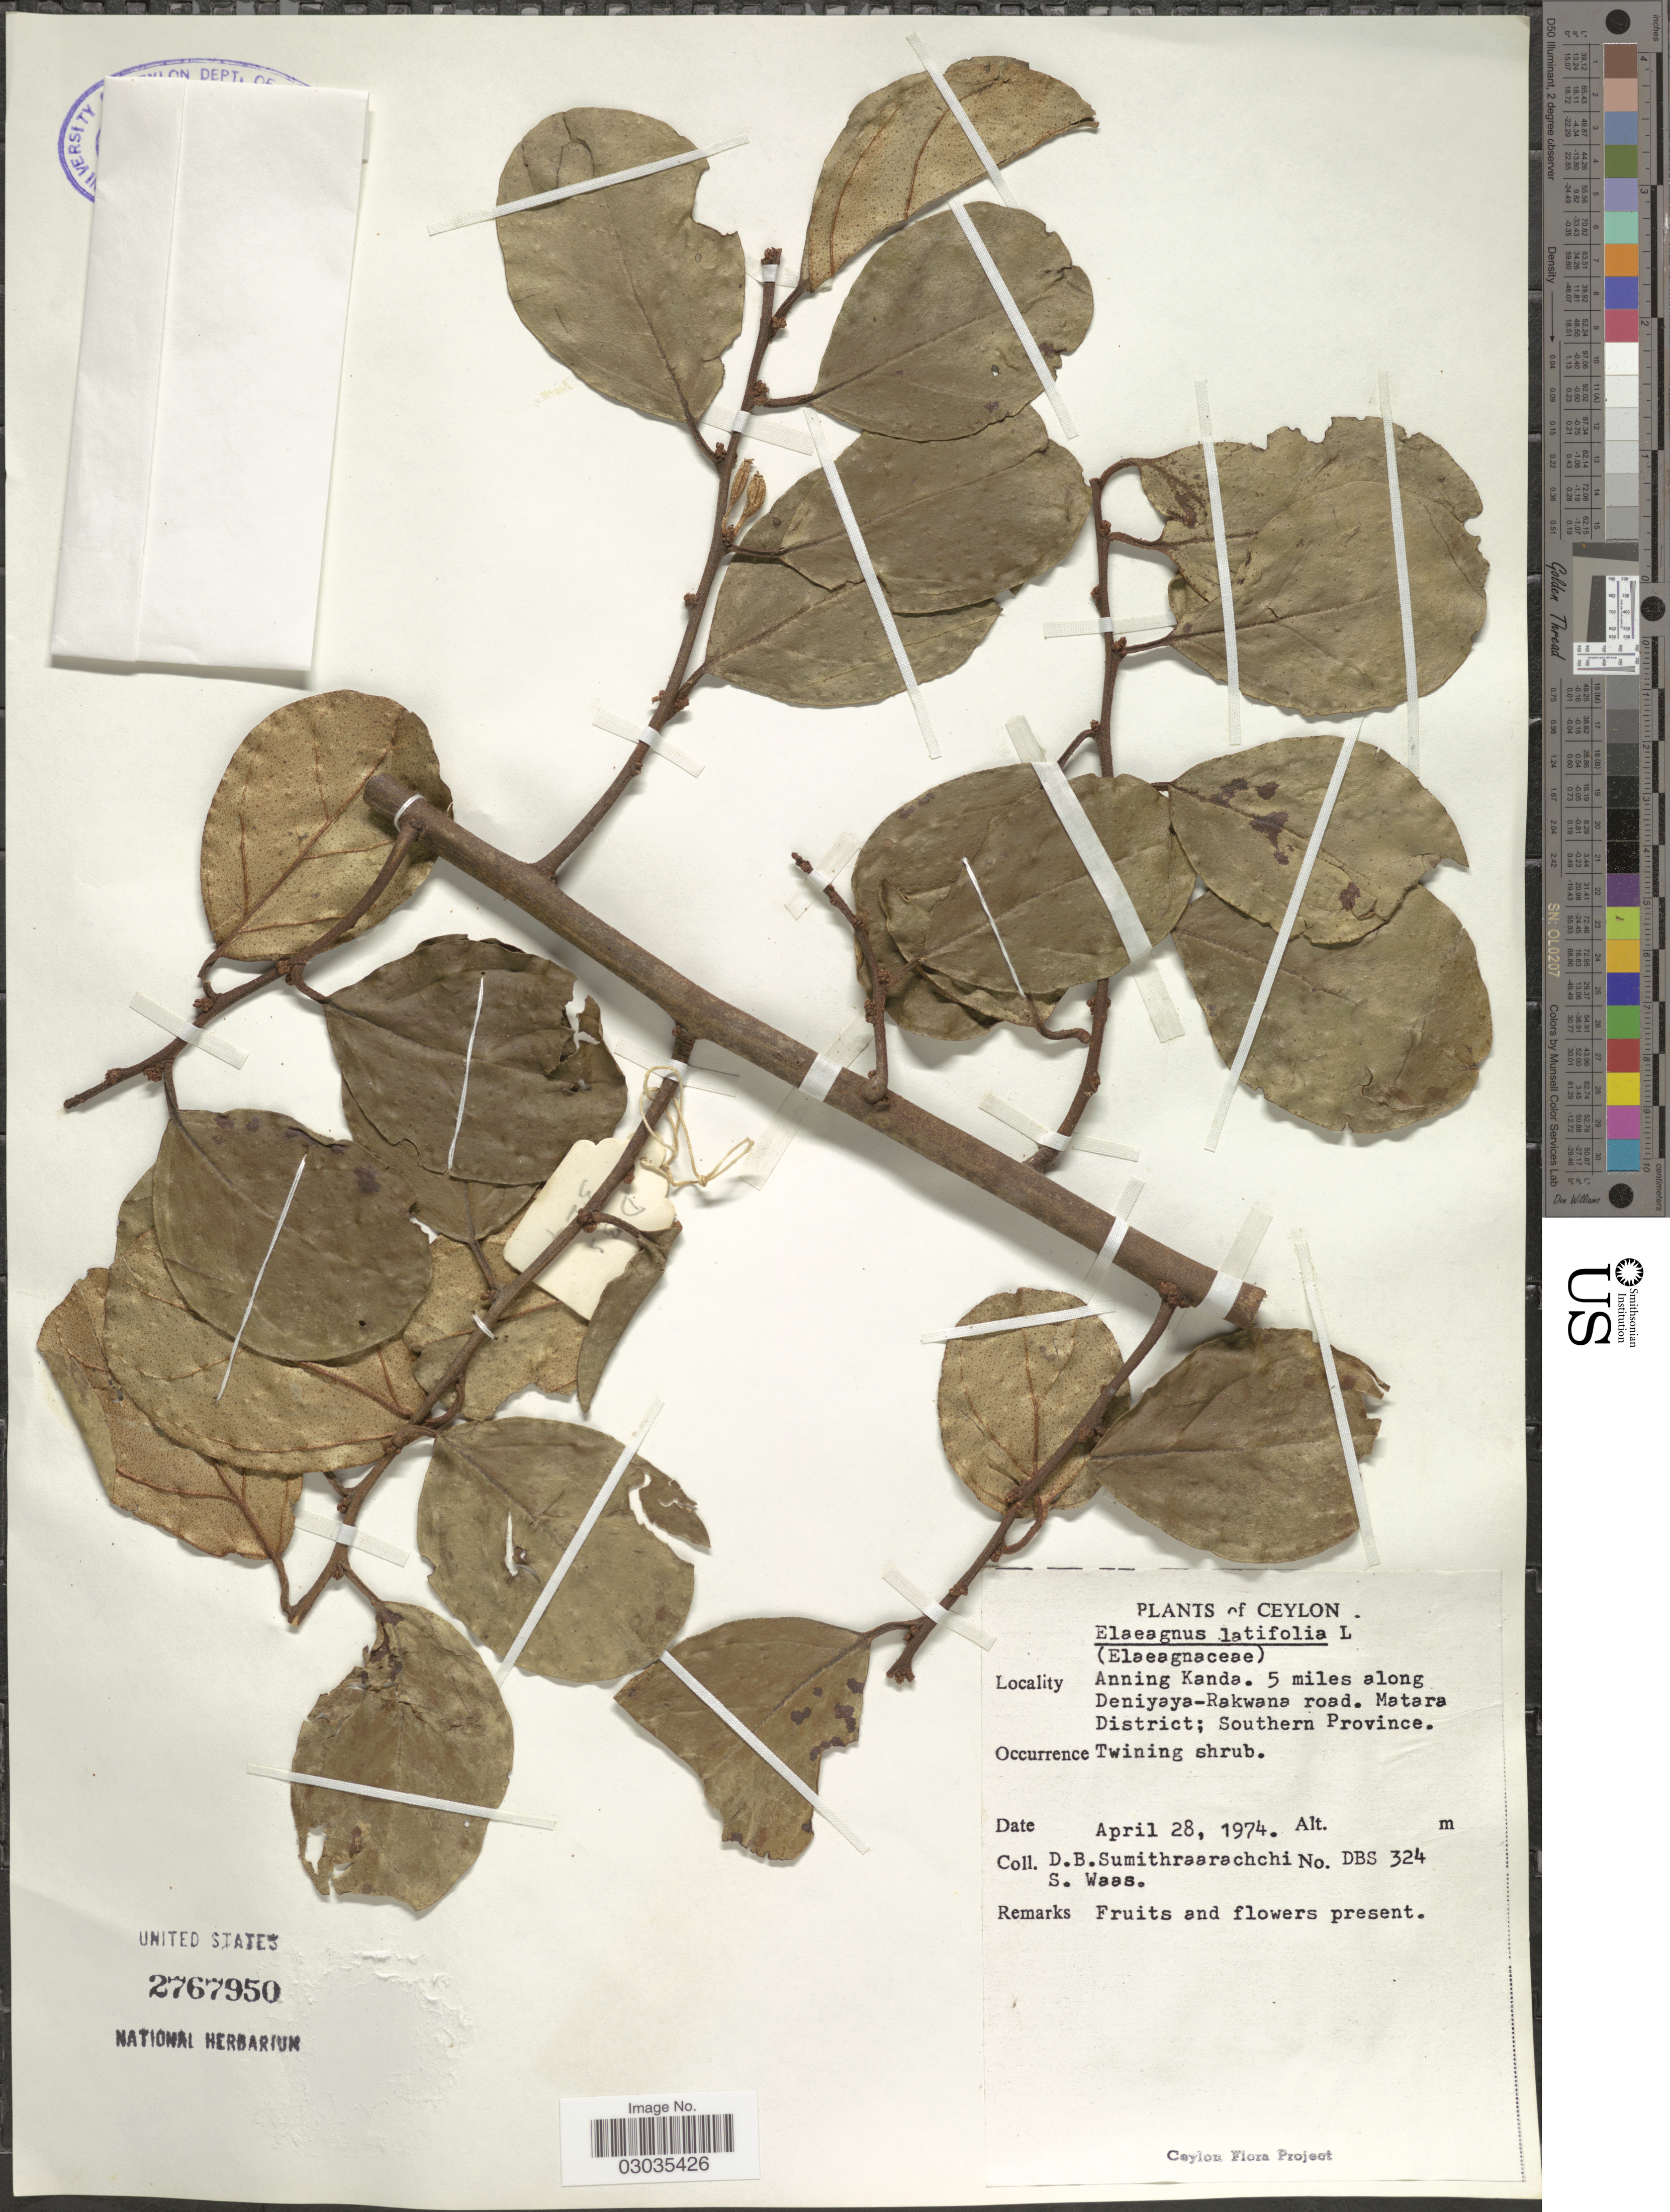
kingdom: Plantae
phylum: Tracheophyta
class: Magnoliopsida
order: Rosales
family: Elaeagnaceae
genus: Elaeagnus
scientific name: Elaeagnus latifolia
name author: L.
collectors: D. B. Sumithraarachchi & S. Waas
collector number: DBS 324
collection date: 1974-04-28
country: Sri Lanka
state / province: Southern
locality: Ceylon. Anning Kanda. 5 miles along Deniyaya-Rakwana road. Matara District.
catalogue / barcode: US 2767950